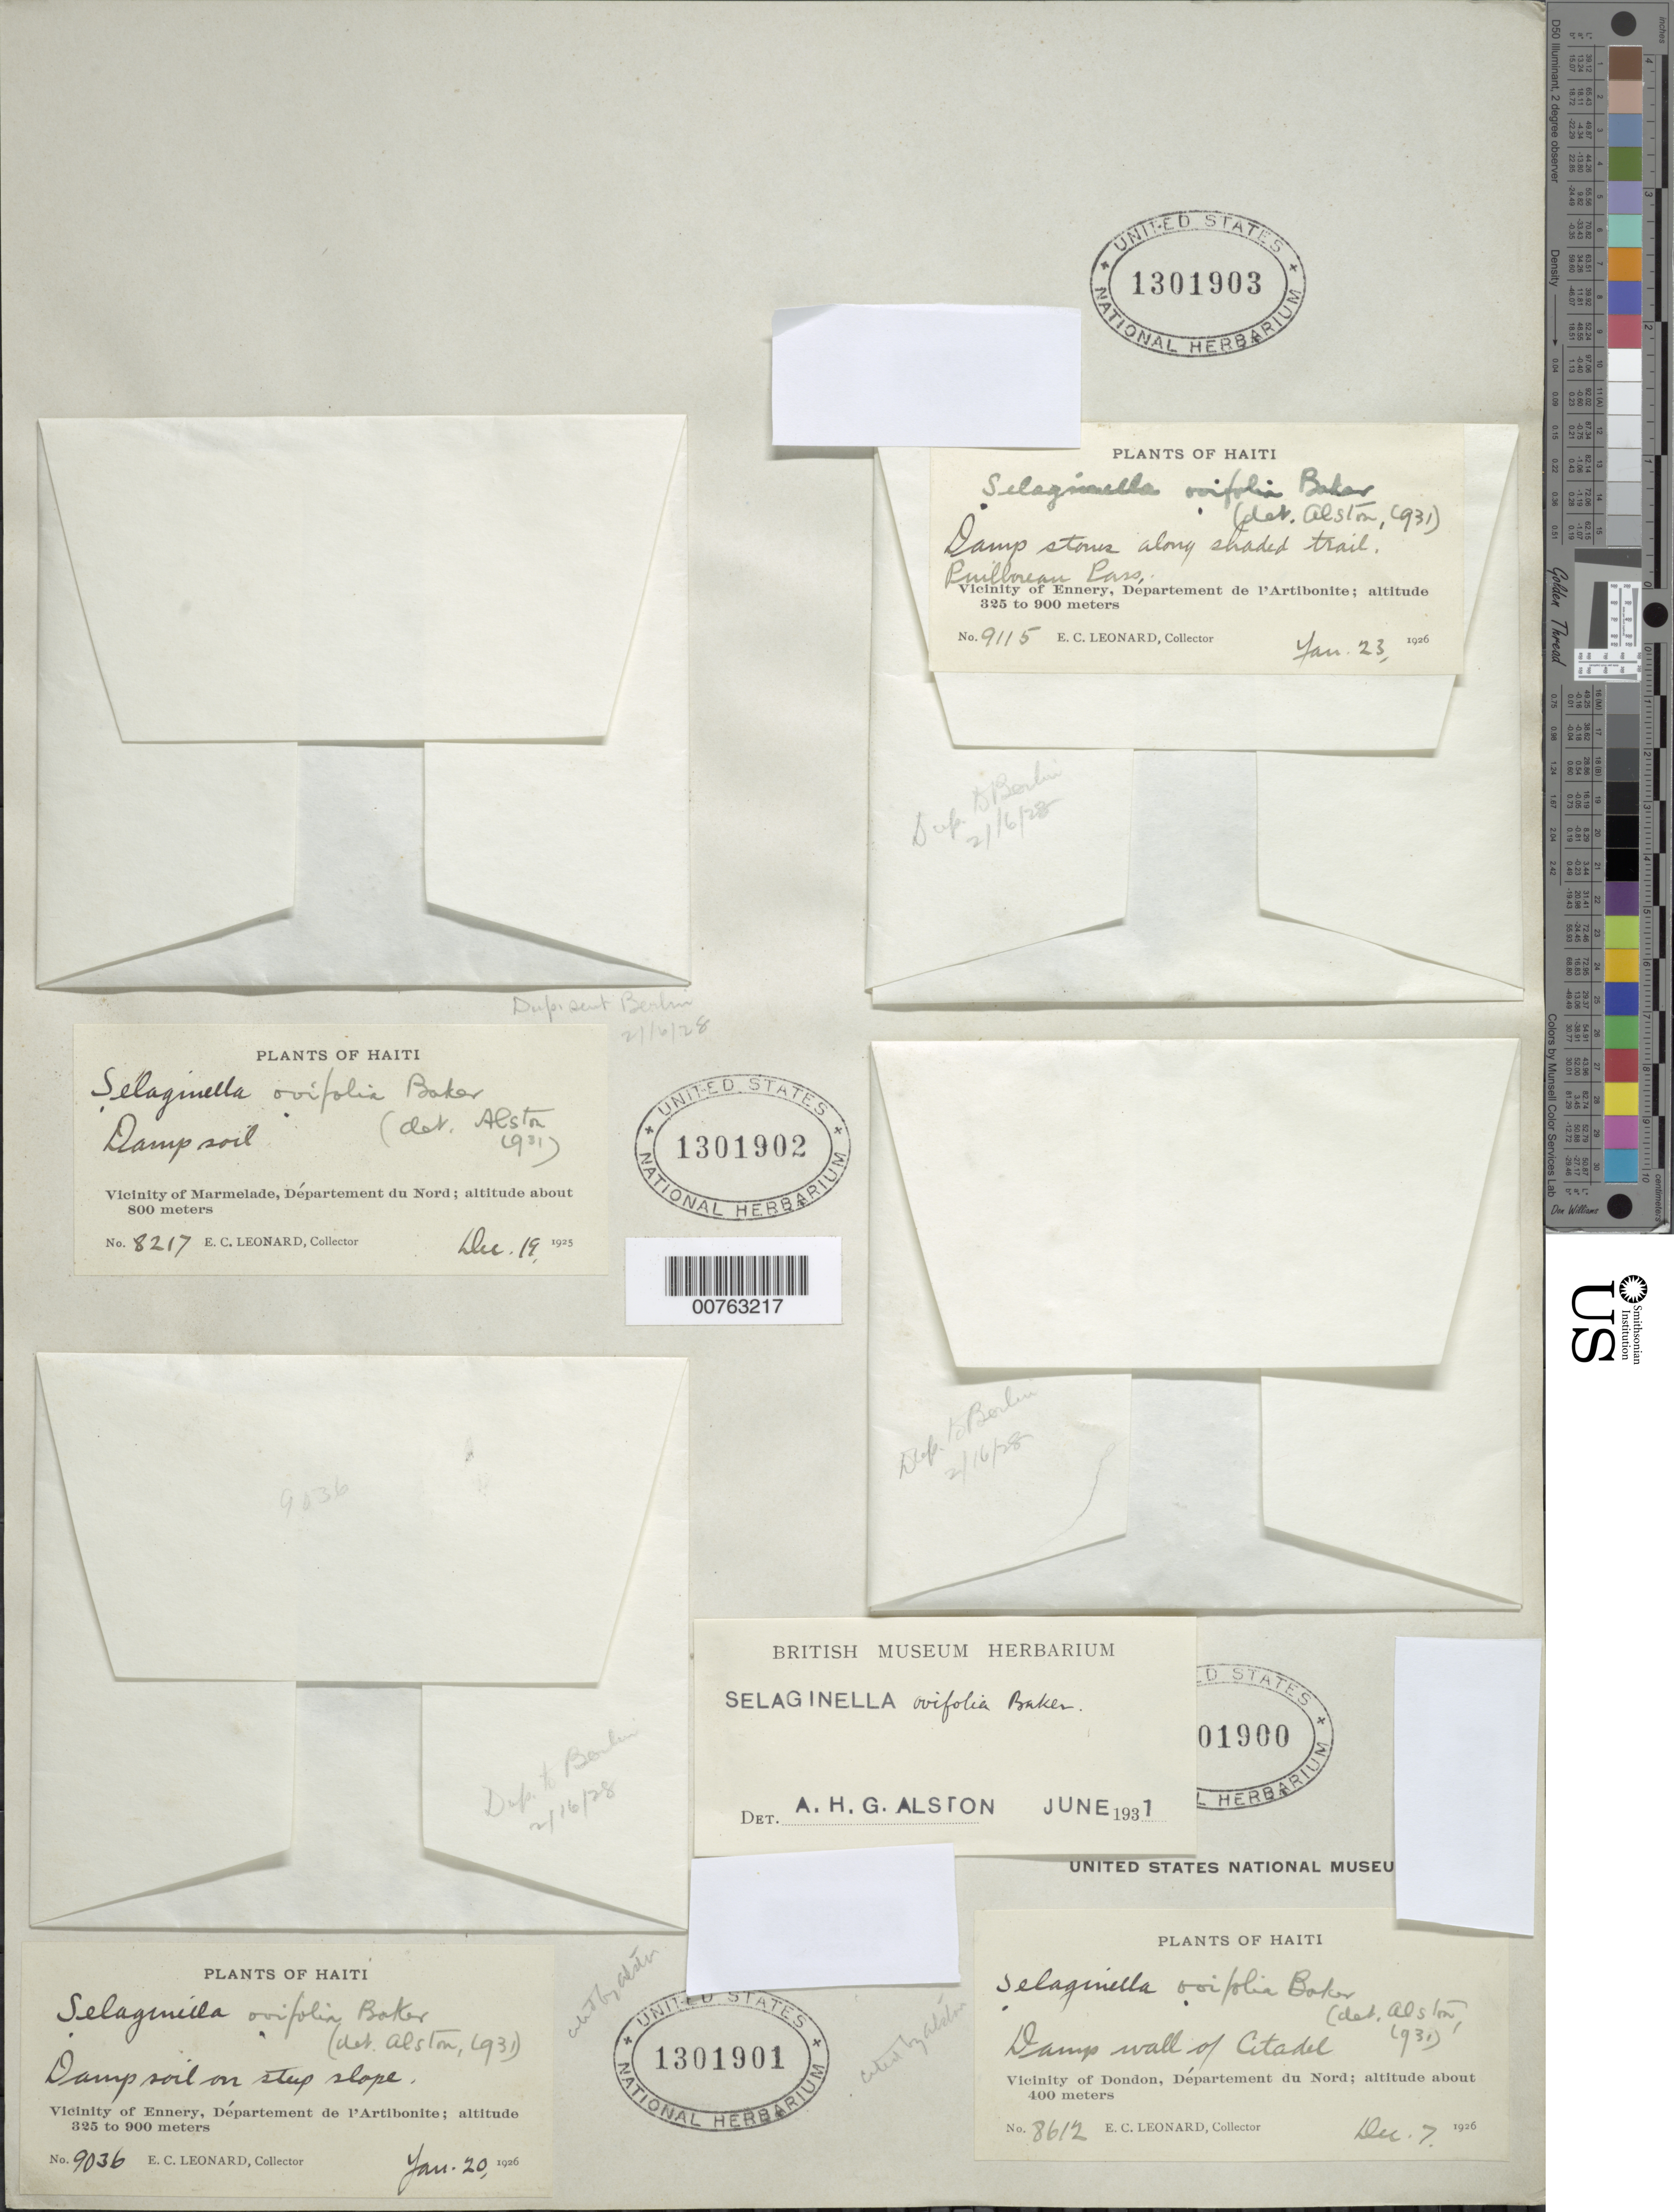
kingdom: Plantae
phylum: Tracheophyta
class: Lycopodiopsida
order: Selaginellales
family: Selaginellaceae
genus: Selaginella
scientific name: Selaginella ovifolia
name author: Baker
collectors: E. C. Leonard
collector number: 8217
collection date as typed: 19 Dec 1925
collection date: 1925-12-19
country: Haiti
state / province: Nord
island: Hispaniola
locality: Vicinity of Marmelade, Departement du Nord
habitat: Damp soil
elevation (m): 800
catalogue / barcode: US 1301902